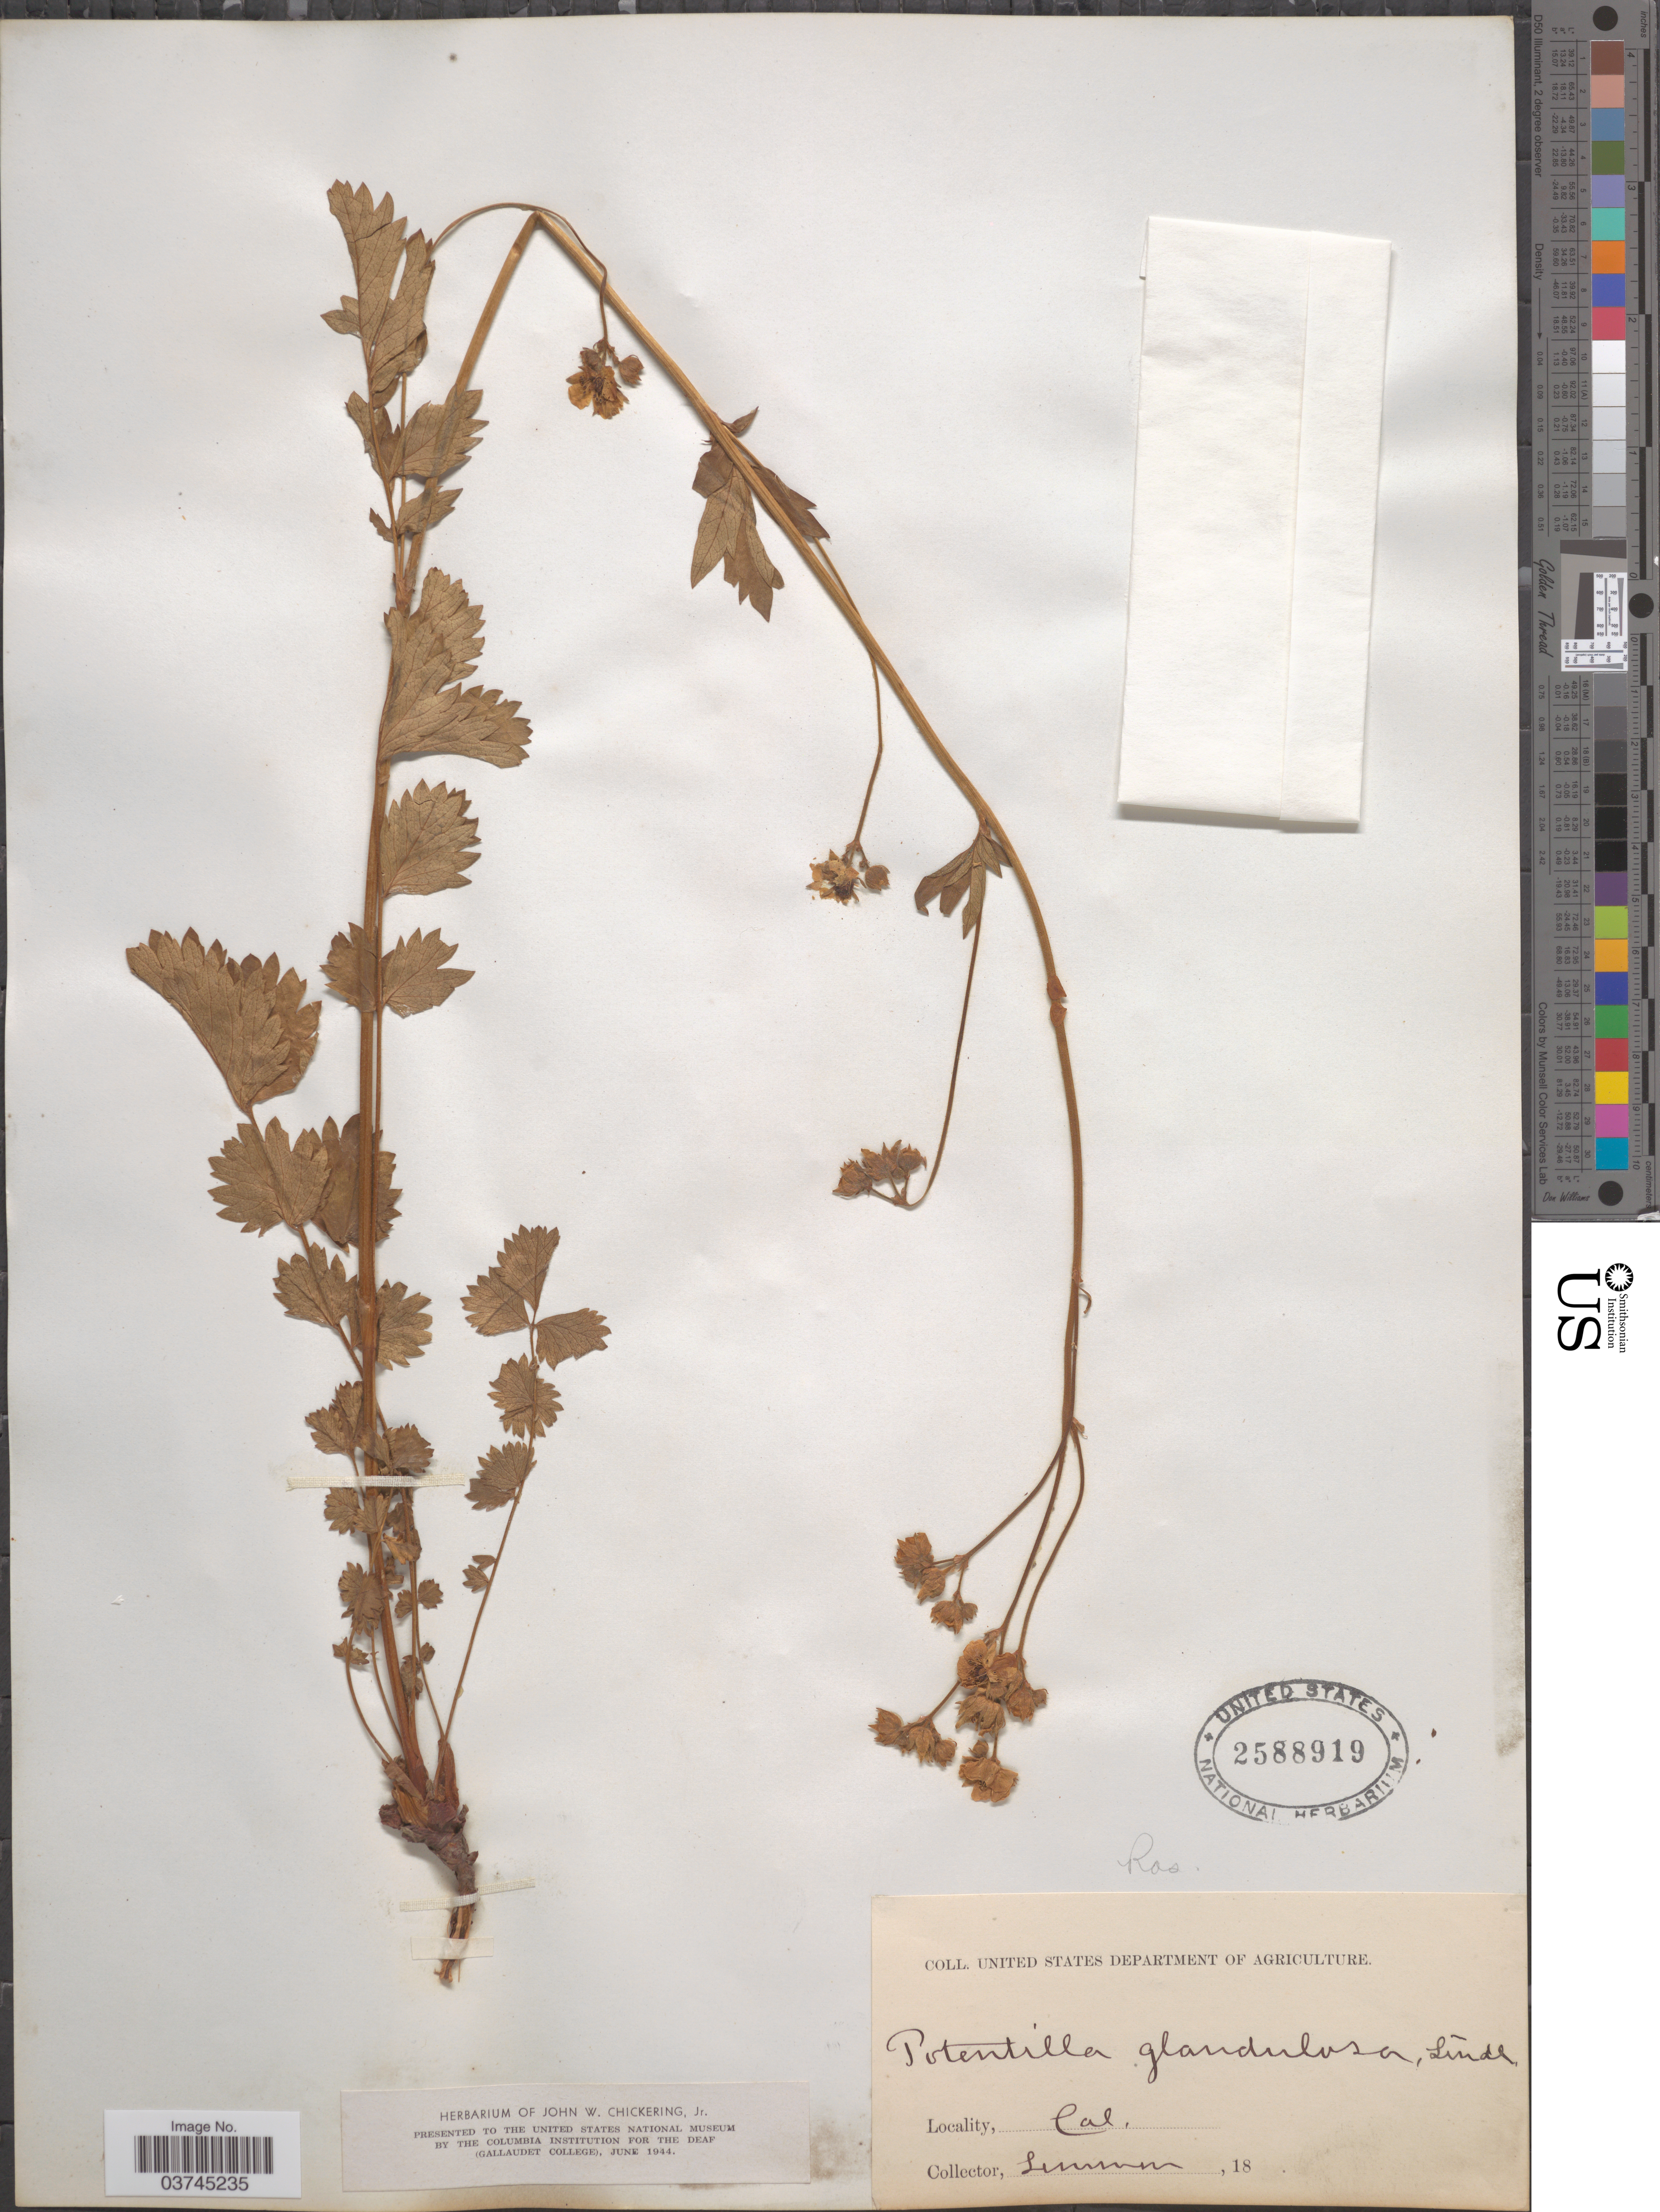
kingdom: Plantae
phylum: Tracheophyta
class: Magnoliopsida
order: Rosales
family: Rosaceae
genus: Drymocallis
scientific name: Drymocallis glandulosa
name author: (Lindl.) Rydb.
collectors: -- Lemmon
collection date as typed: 18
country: United States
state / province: California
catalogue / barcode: US 2588919